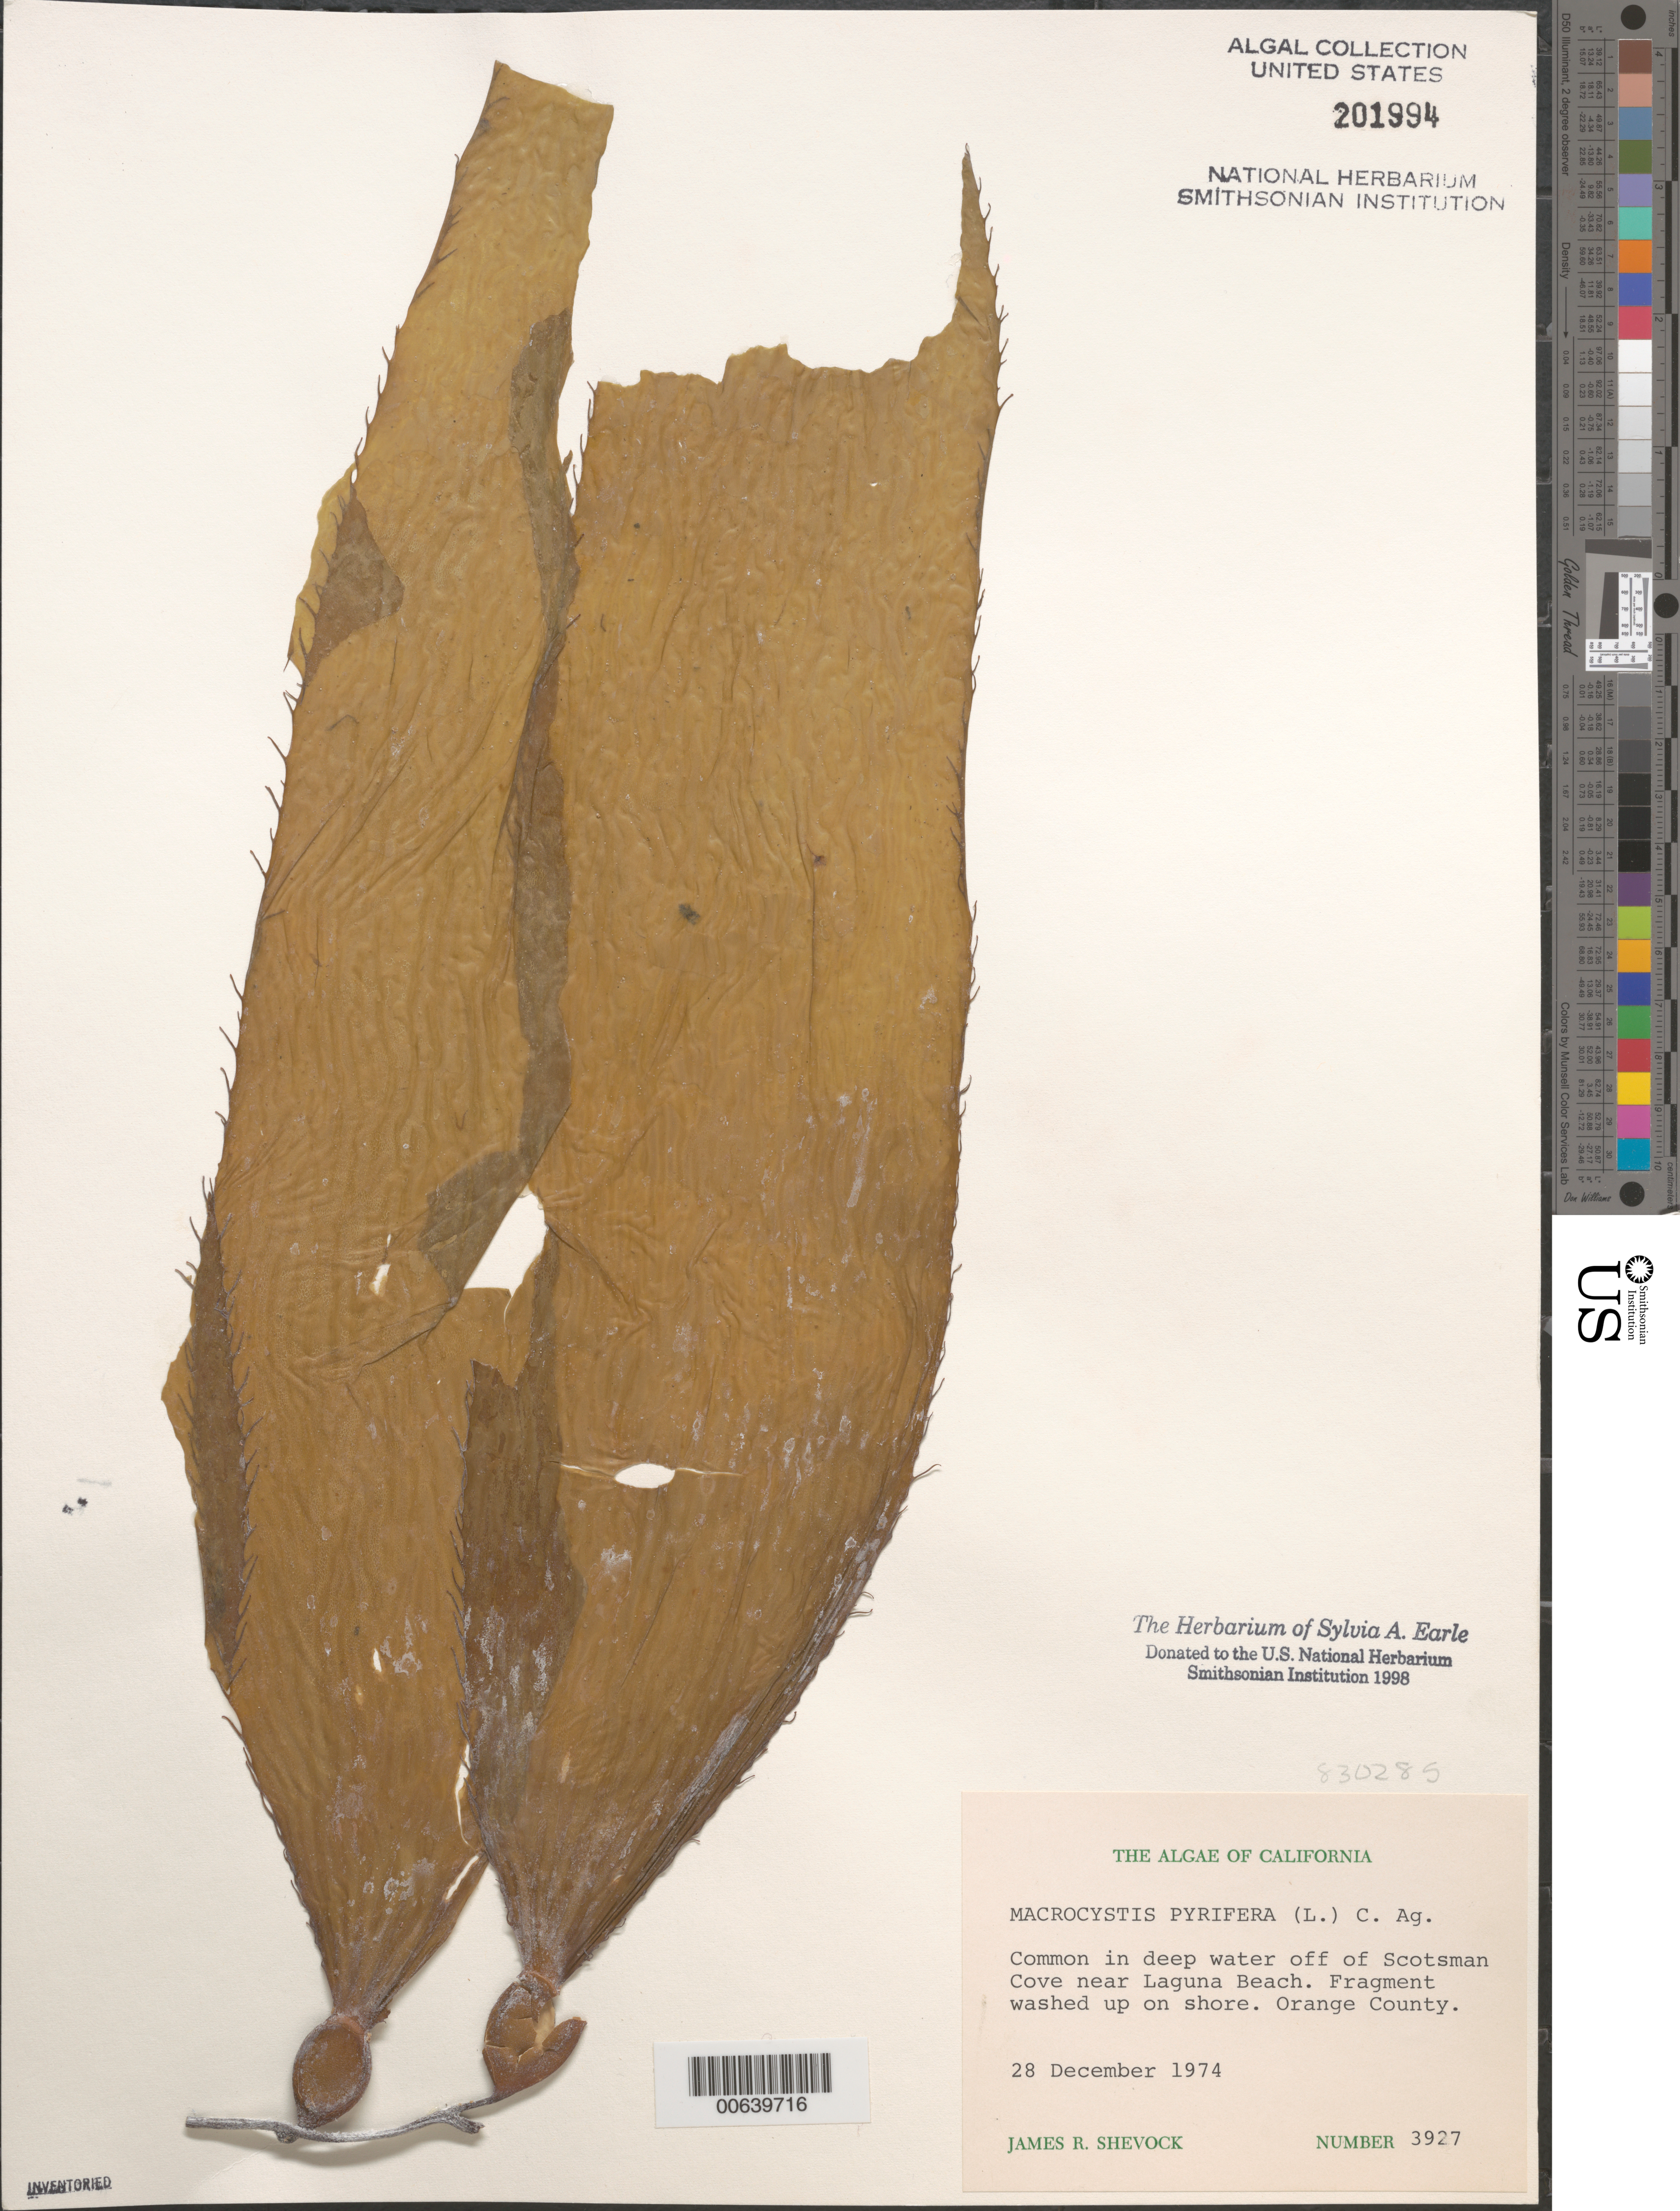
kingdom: Chromista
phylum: Ochrophyta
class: Phaeophyceae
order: Laminariales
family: Laminariaceae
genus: Macrocystis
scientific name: Macrocystis pyrifera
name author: (L.) C. Agardh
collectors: J. R. Shevock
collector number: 3927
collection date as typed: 28 Dec 1974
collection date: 1974-12-28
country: United States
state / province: California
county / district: Orange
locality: Off Scotsman Cove, near Laguna Beach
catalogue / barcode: US 201994